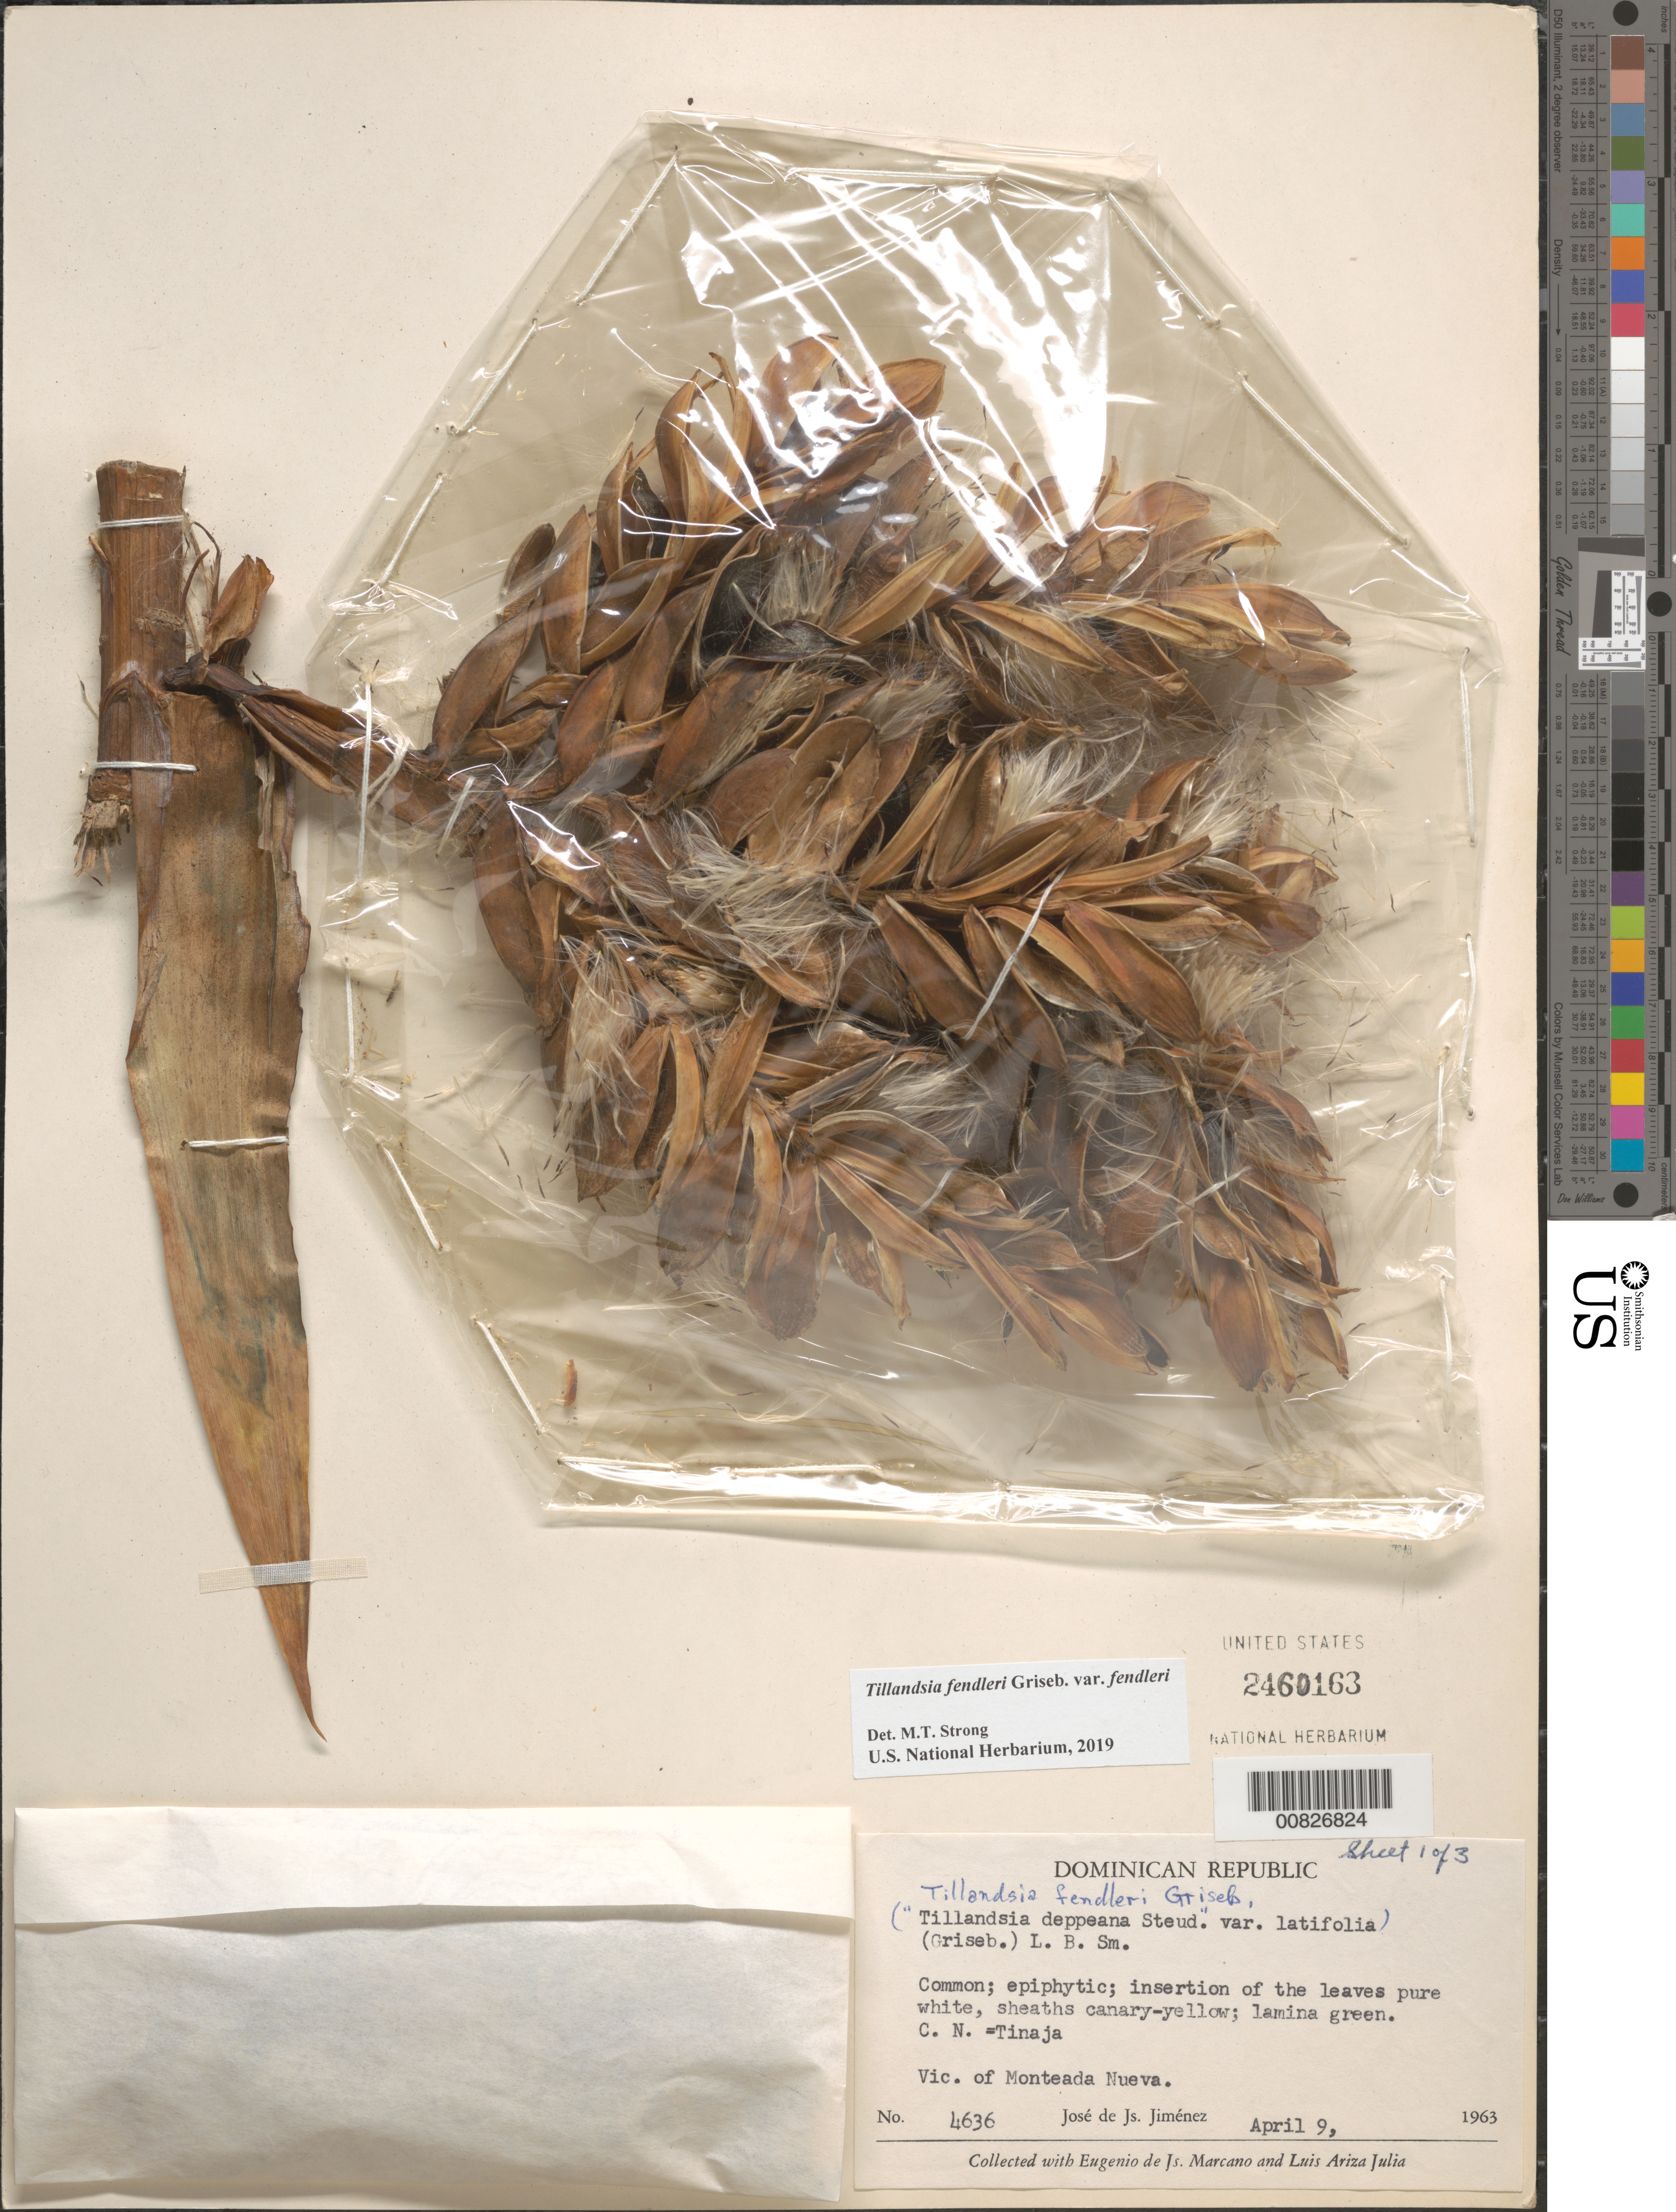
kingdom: Plantae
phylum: Tracheophyta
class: Liliopsida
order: Poales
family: Bromeliaceae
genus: Tillandsia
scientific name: Tillandsia fendleri var. fendleri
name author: Griseb.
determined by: Strong, Mark T., (BOT), Smithsonian Institution - National Museum of Natural History (UNITED STATES)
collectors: J. J. Jiménez, E. J. Marcano F. & L. Ariza-Julia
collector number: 4636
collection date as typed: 09 Apr 1963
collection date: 1963-04-09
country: Dominican Republic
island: Hispaniola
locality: Vic. of Monteada Nueva.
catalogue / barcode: US 2460163